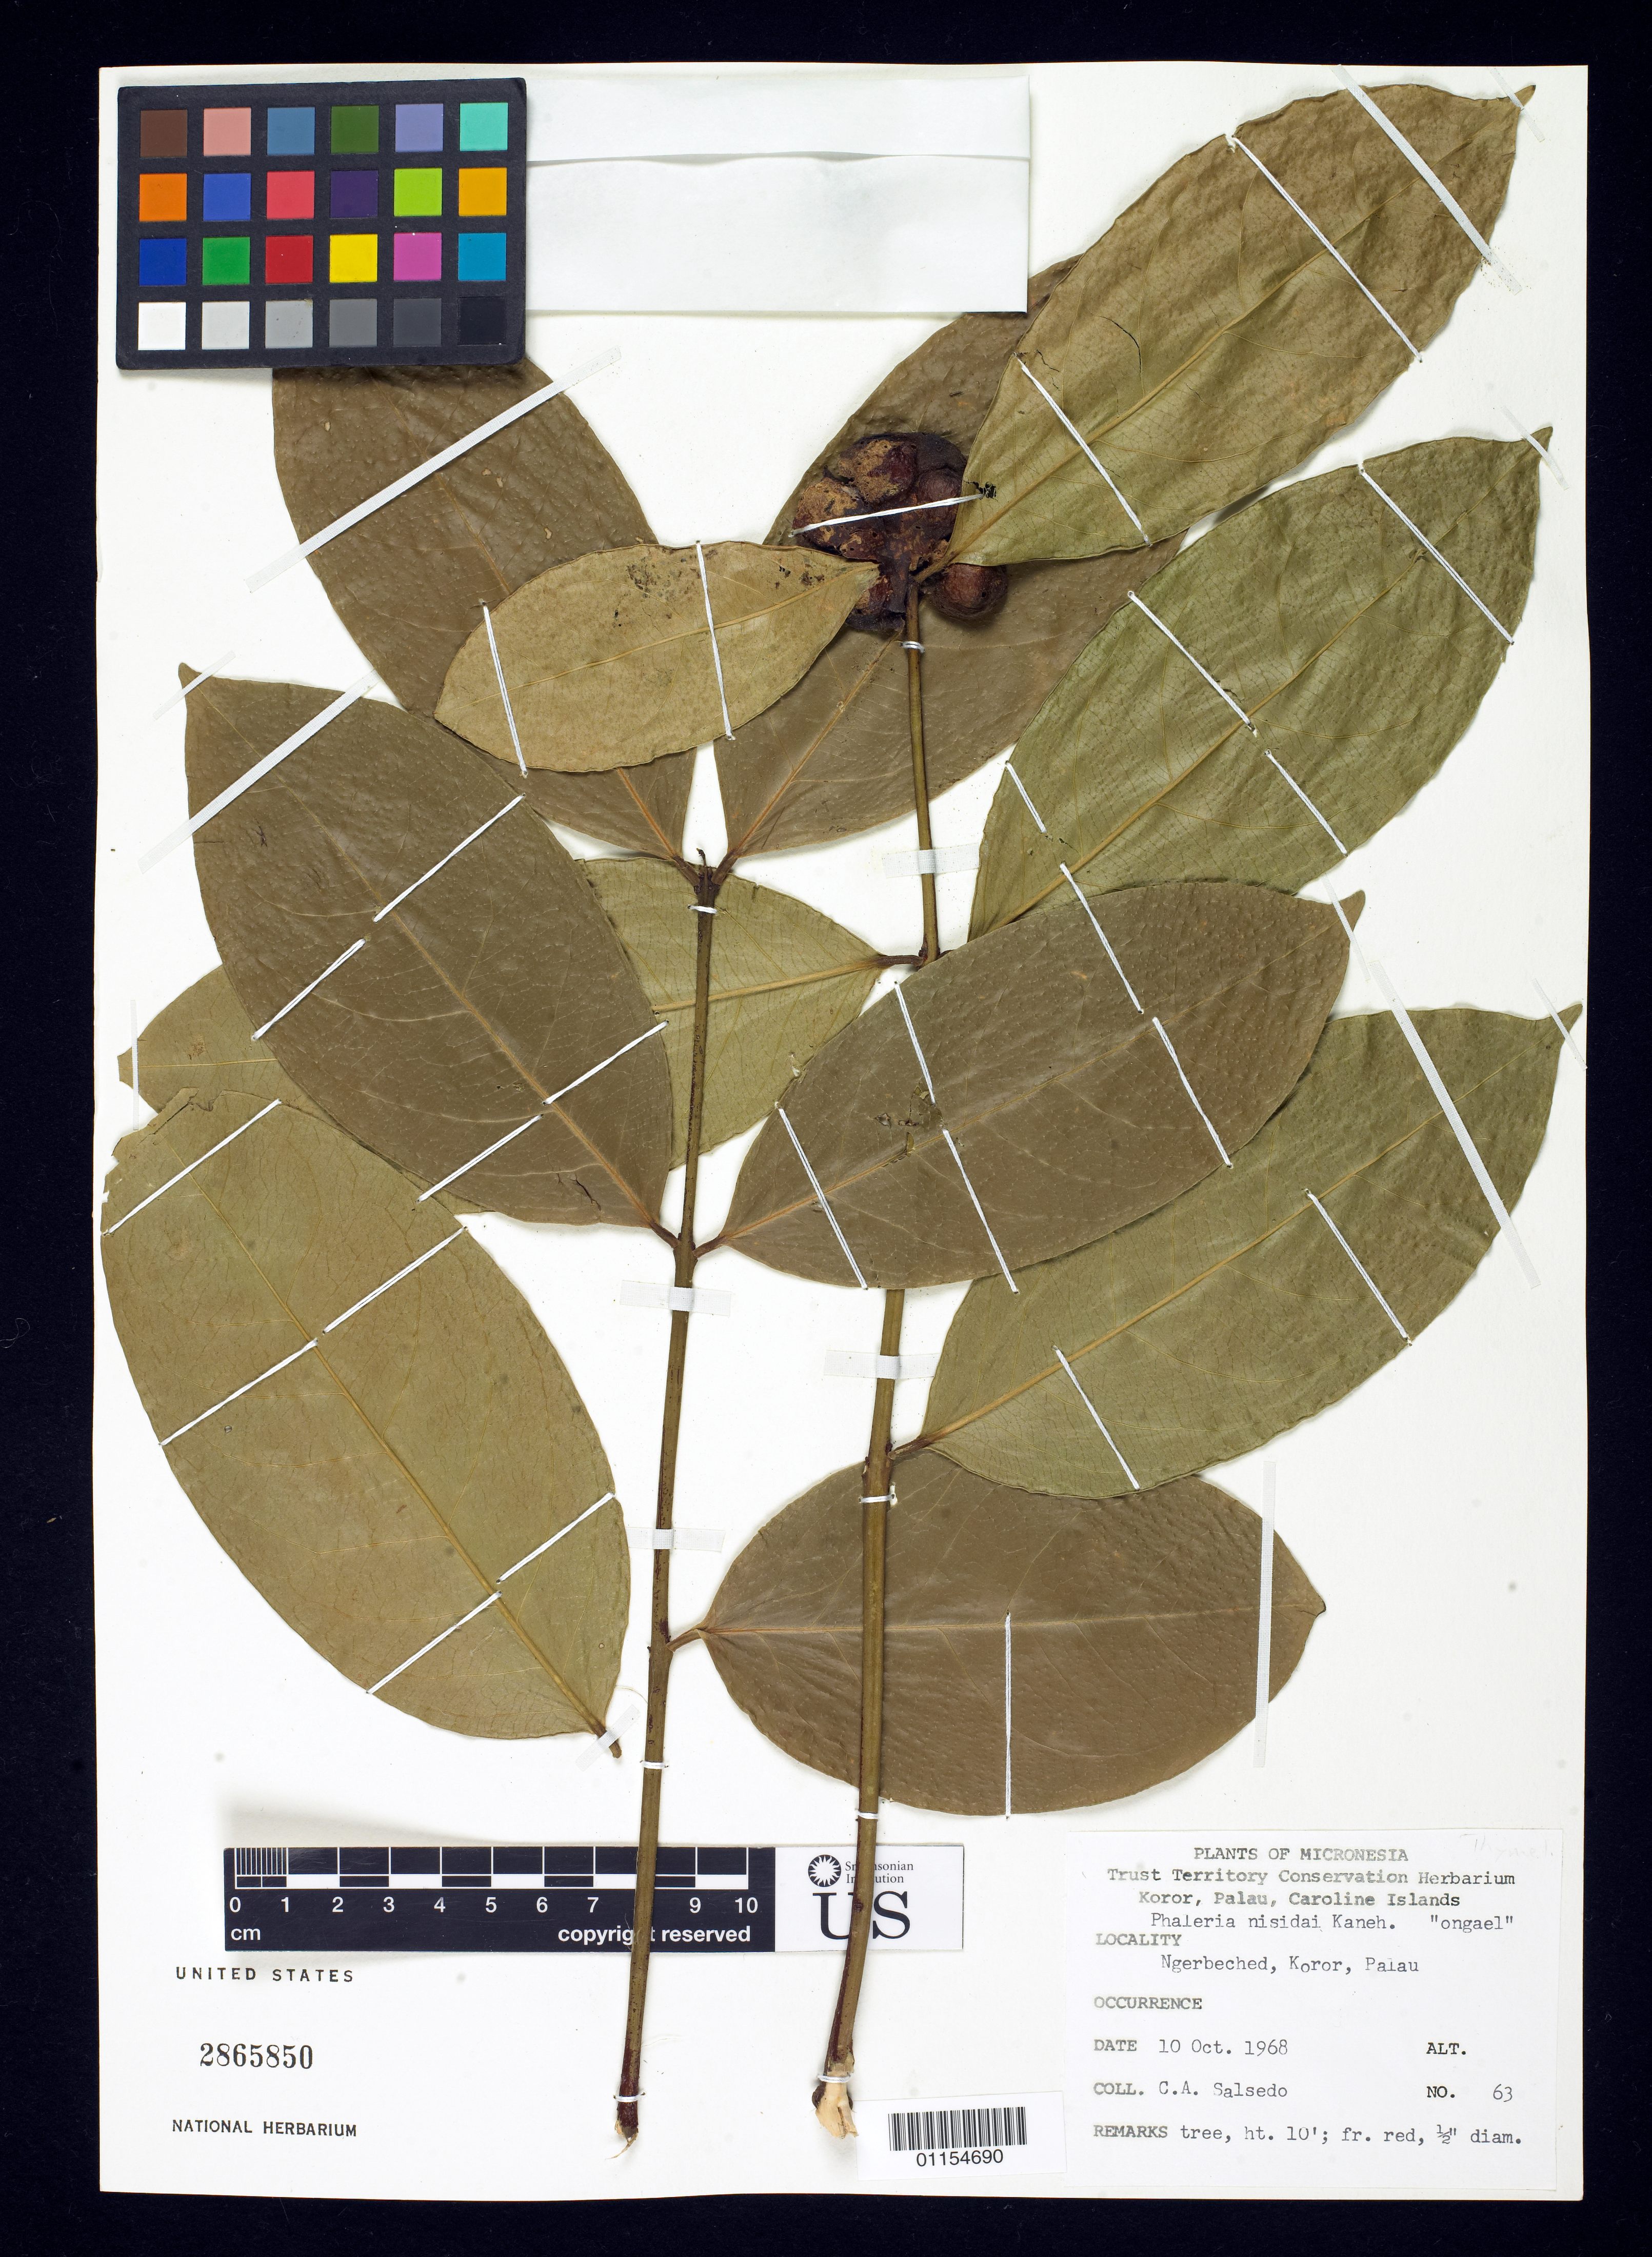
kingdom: Plantae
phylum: Tracheophyta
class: Magnoliopsida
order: Malvales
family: Thymelaeaceae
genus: Phaleria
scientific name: Phaleria nisidai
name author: Kaneh.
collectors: C.A. Salsedo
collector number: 63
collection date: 1968-10-10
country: Palau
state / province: Koror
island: Oreor [Koror] I.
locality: Ngerbeched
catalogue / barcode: US 2865850